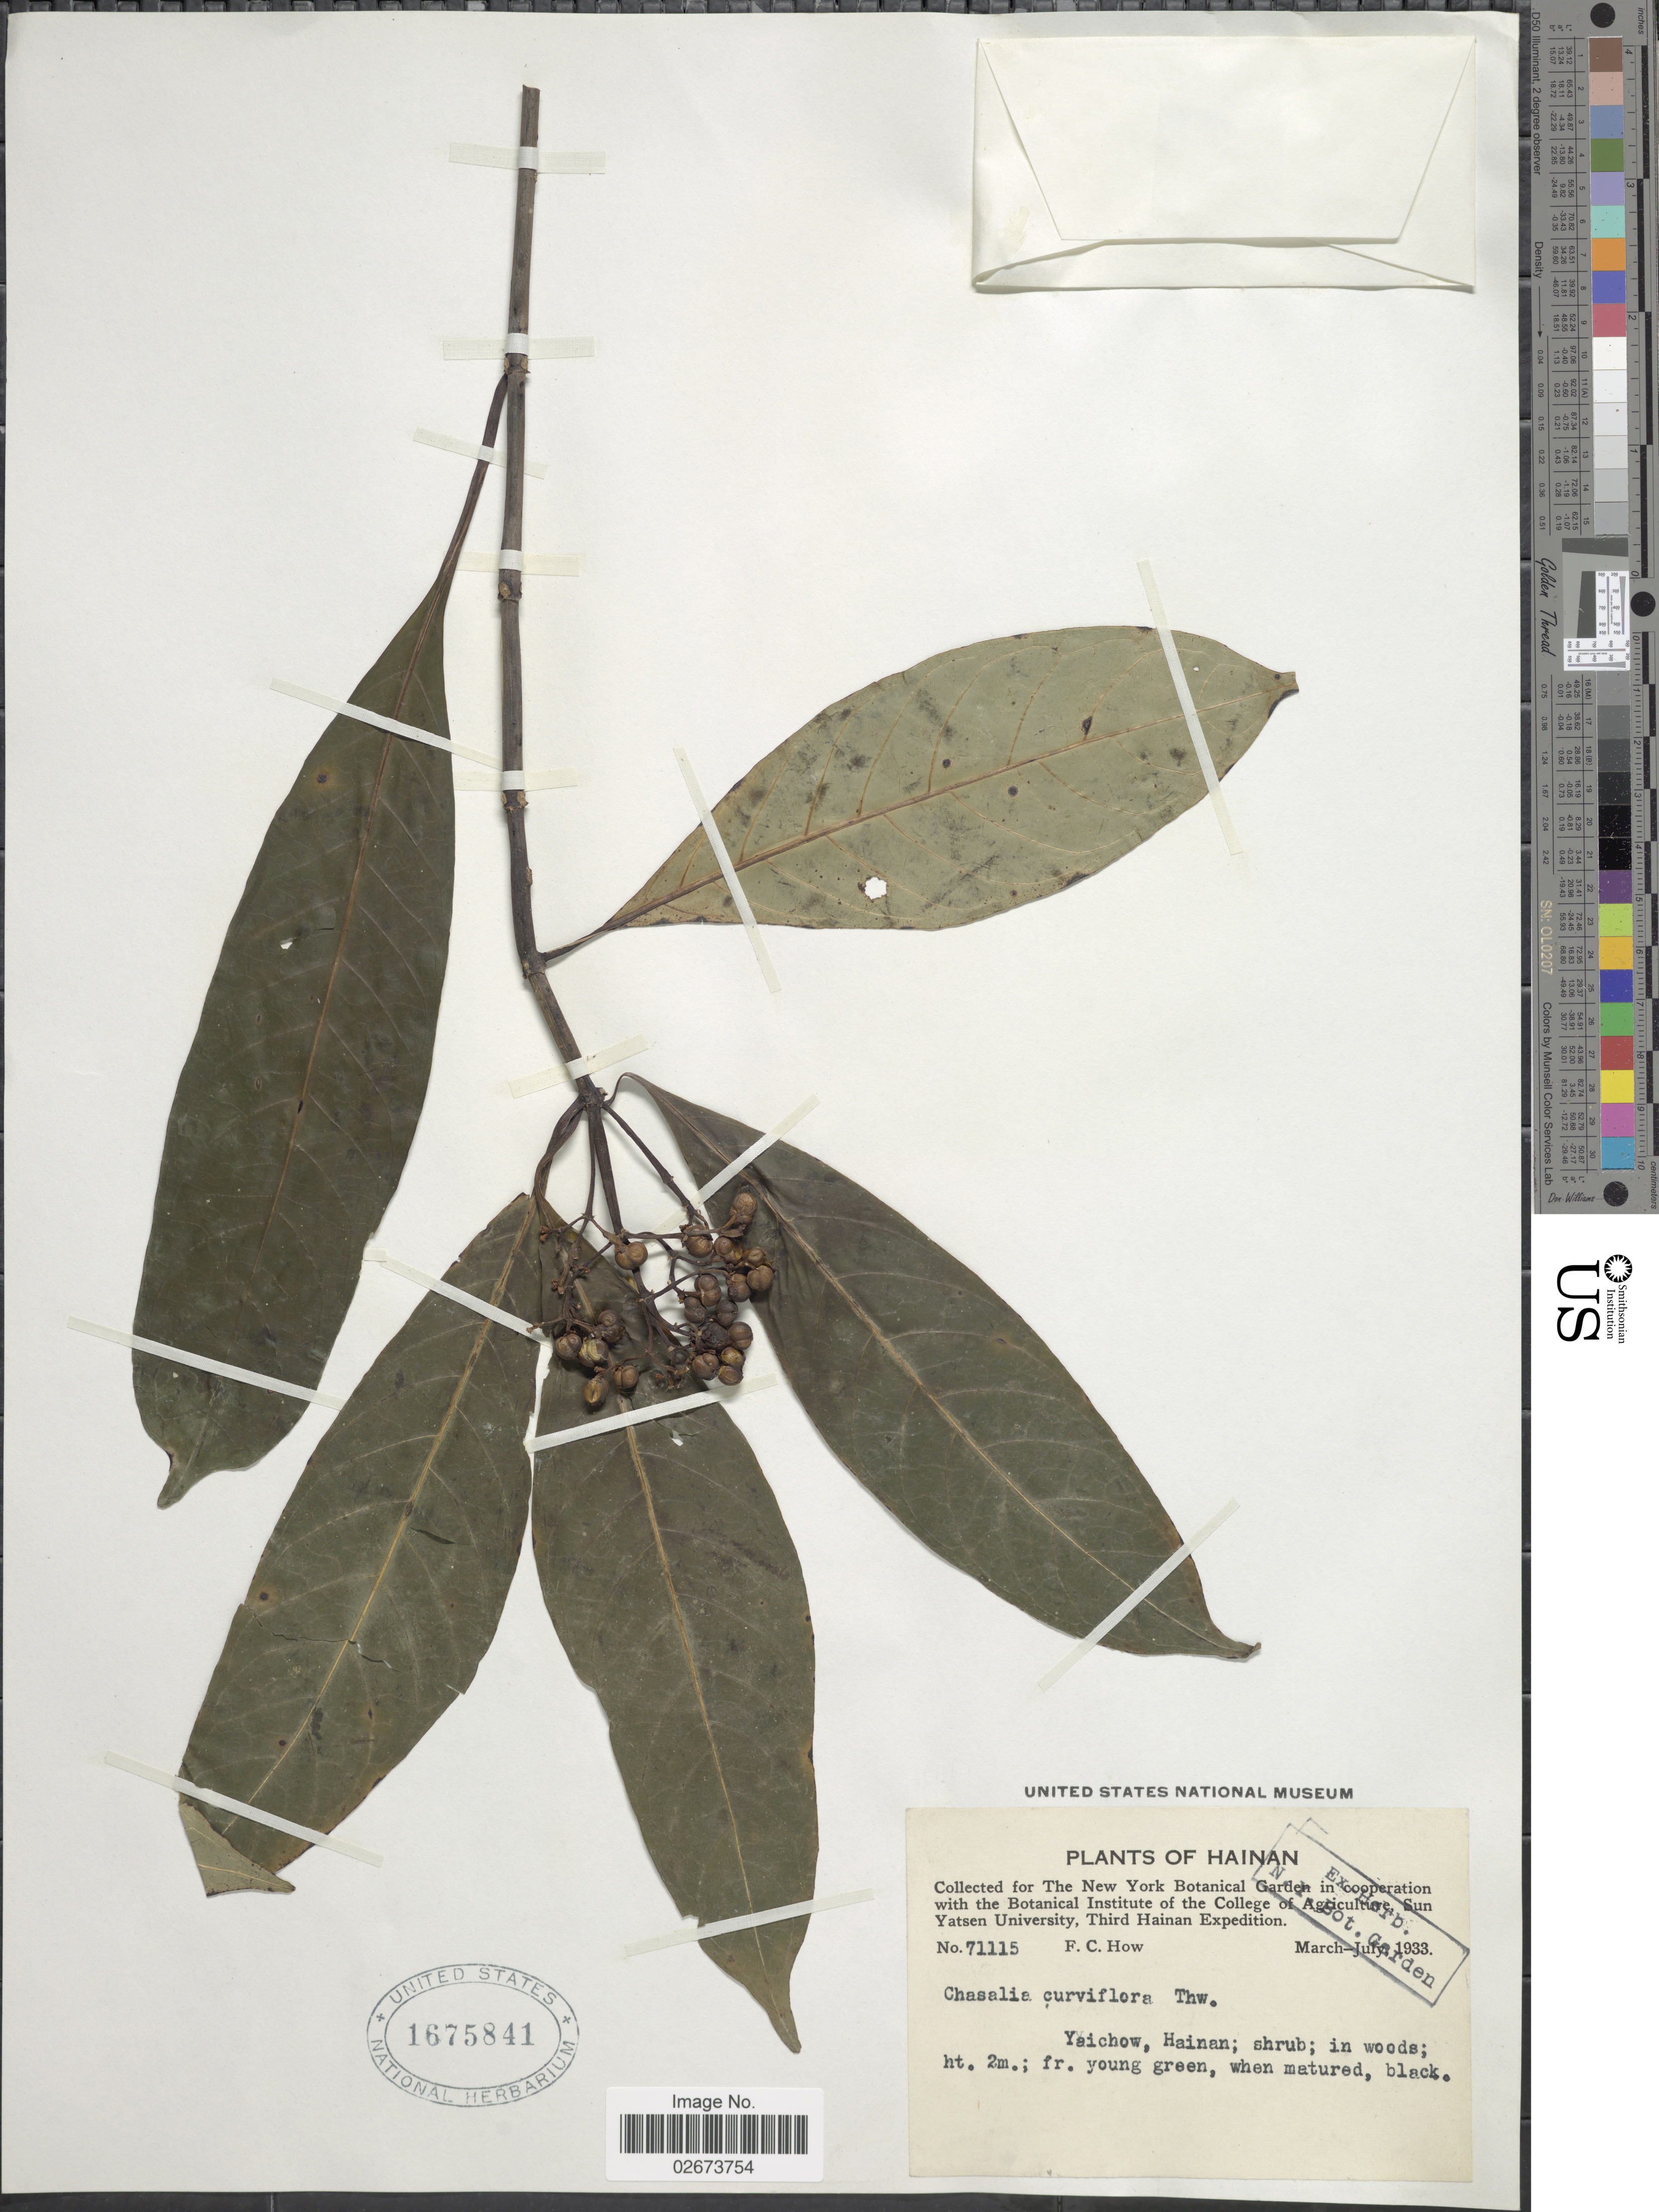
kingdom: Plantae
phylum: Tracheophyta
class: Magnoliopsida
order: Gentianales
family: Rubiaceae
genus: Chassalia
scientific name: Chassalia curviflora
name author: (Wall.) Thwaites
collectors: F. C. How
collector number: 71115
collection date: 1933-03/1933-07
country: China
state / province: Hainan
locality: Yaichow, Hainan; shrub; in woods.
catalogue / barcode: US 1675841